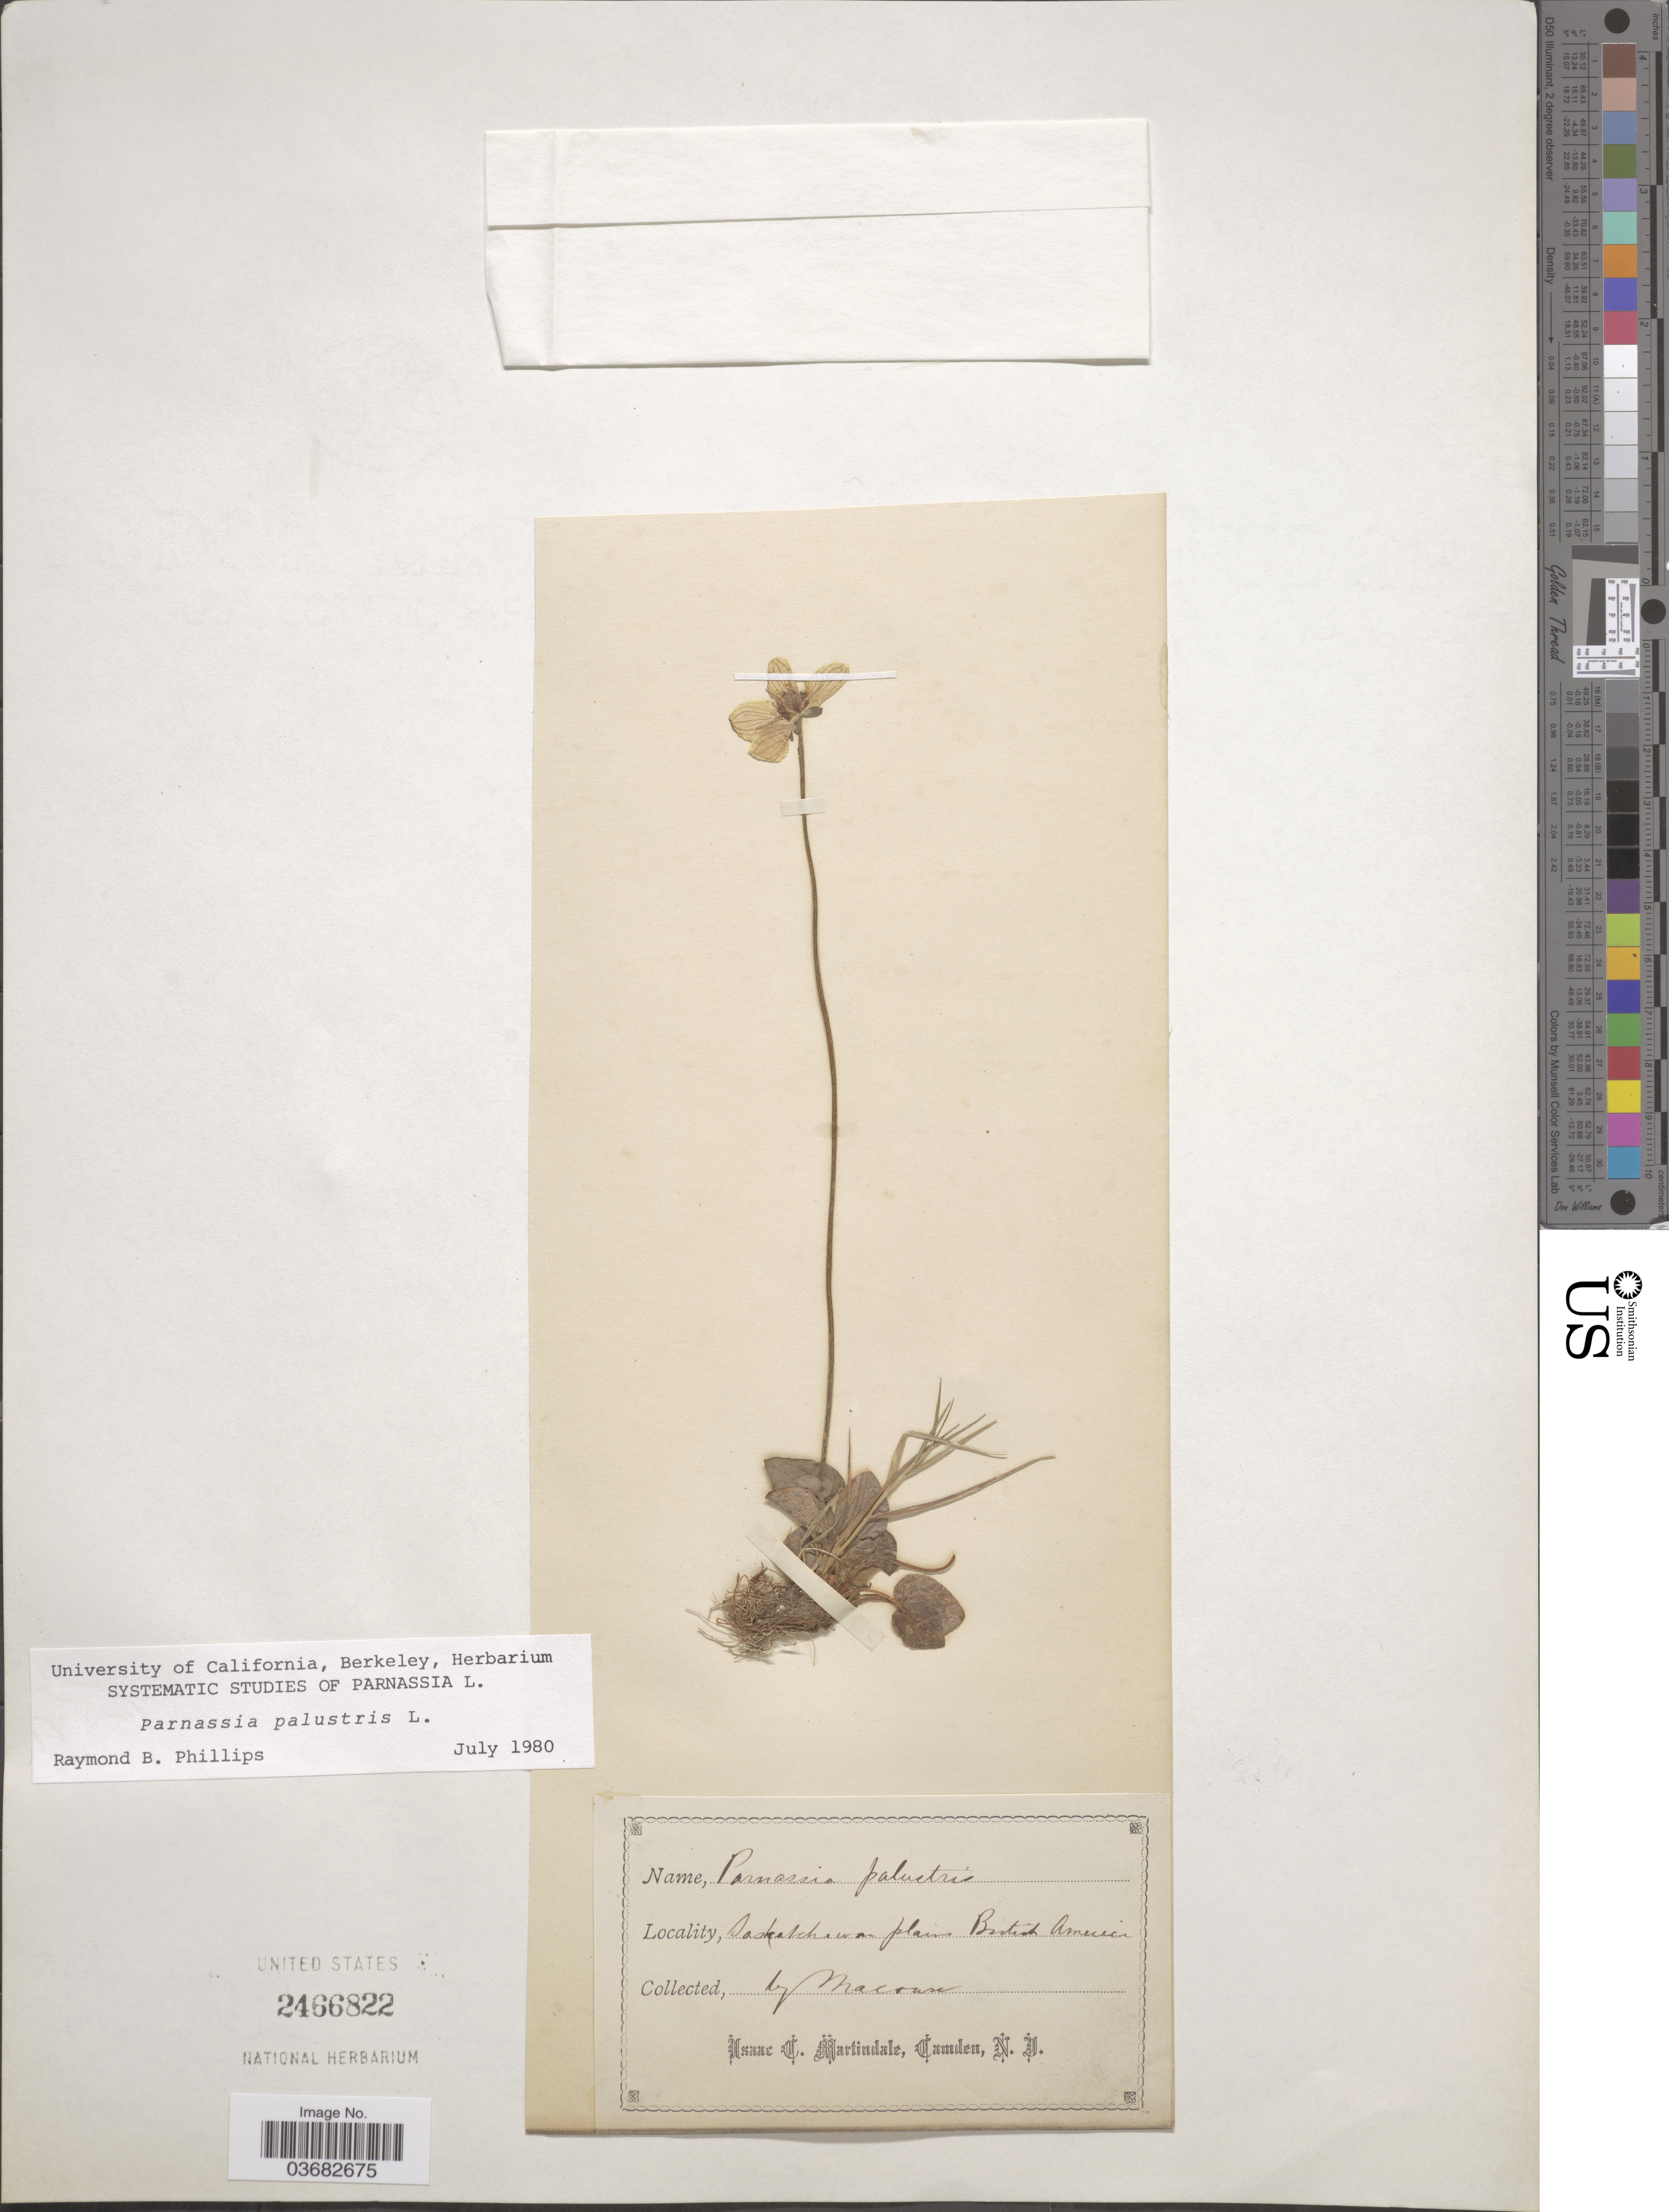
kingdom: Plantae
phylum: Tracheophyta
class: Magnoliopsida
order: Celastrales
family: Parnassiaceae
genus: Parnassia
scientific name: Parnassia palustris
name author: L.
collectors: -- Macoun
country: Canada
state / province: Saskatchewan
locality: Plains British America.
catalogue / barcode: US 2466822